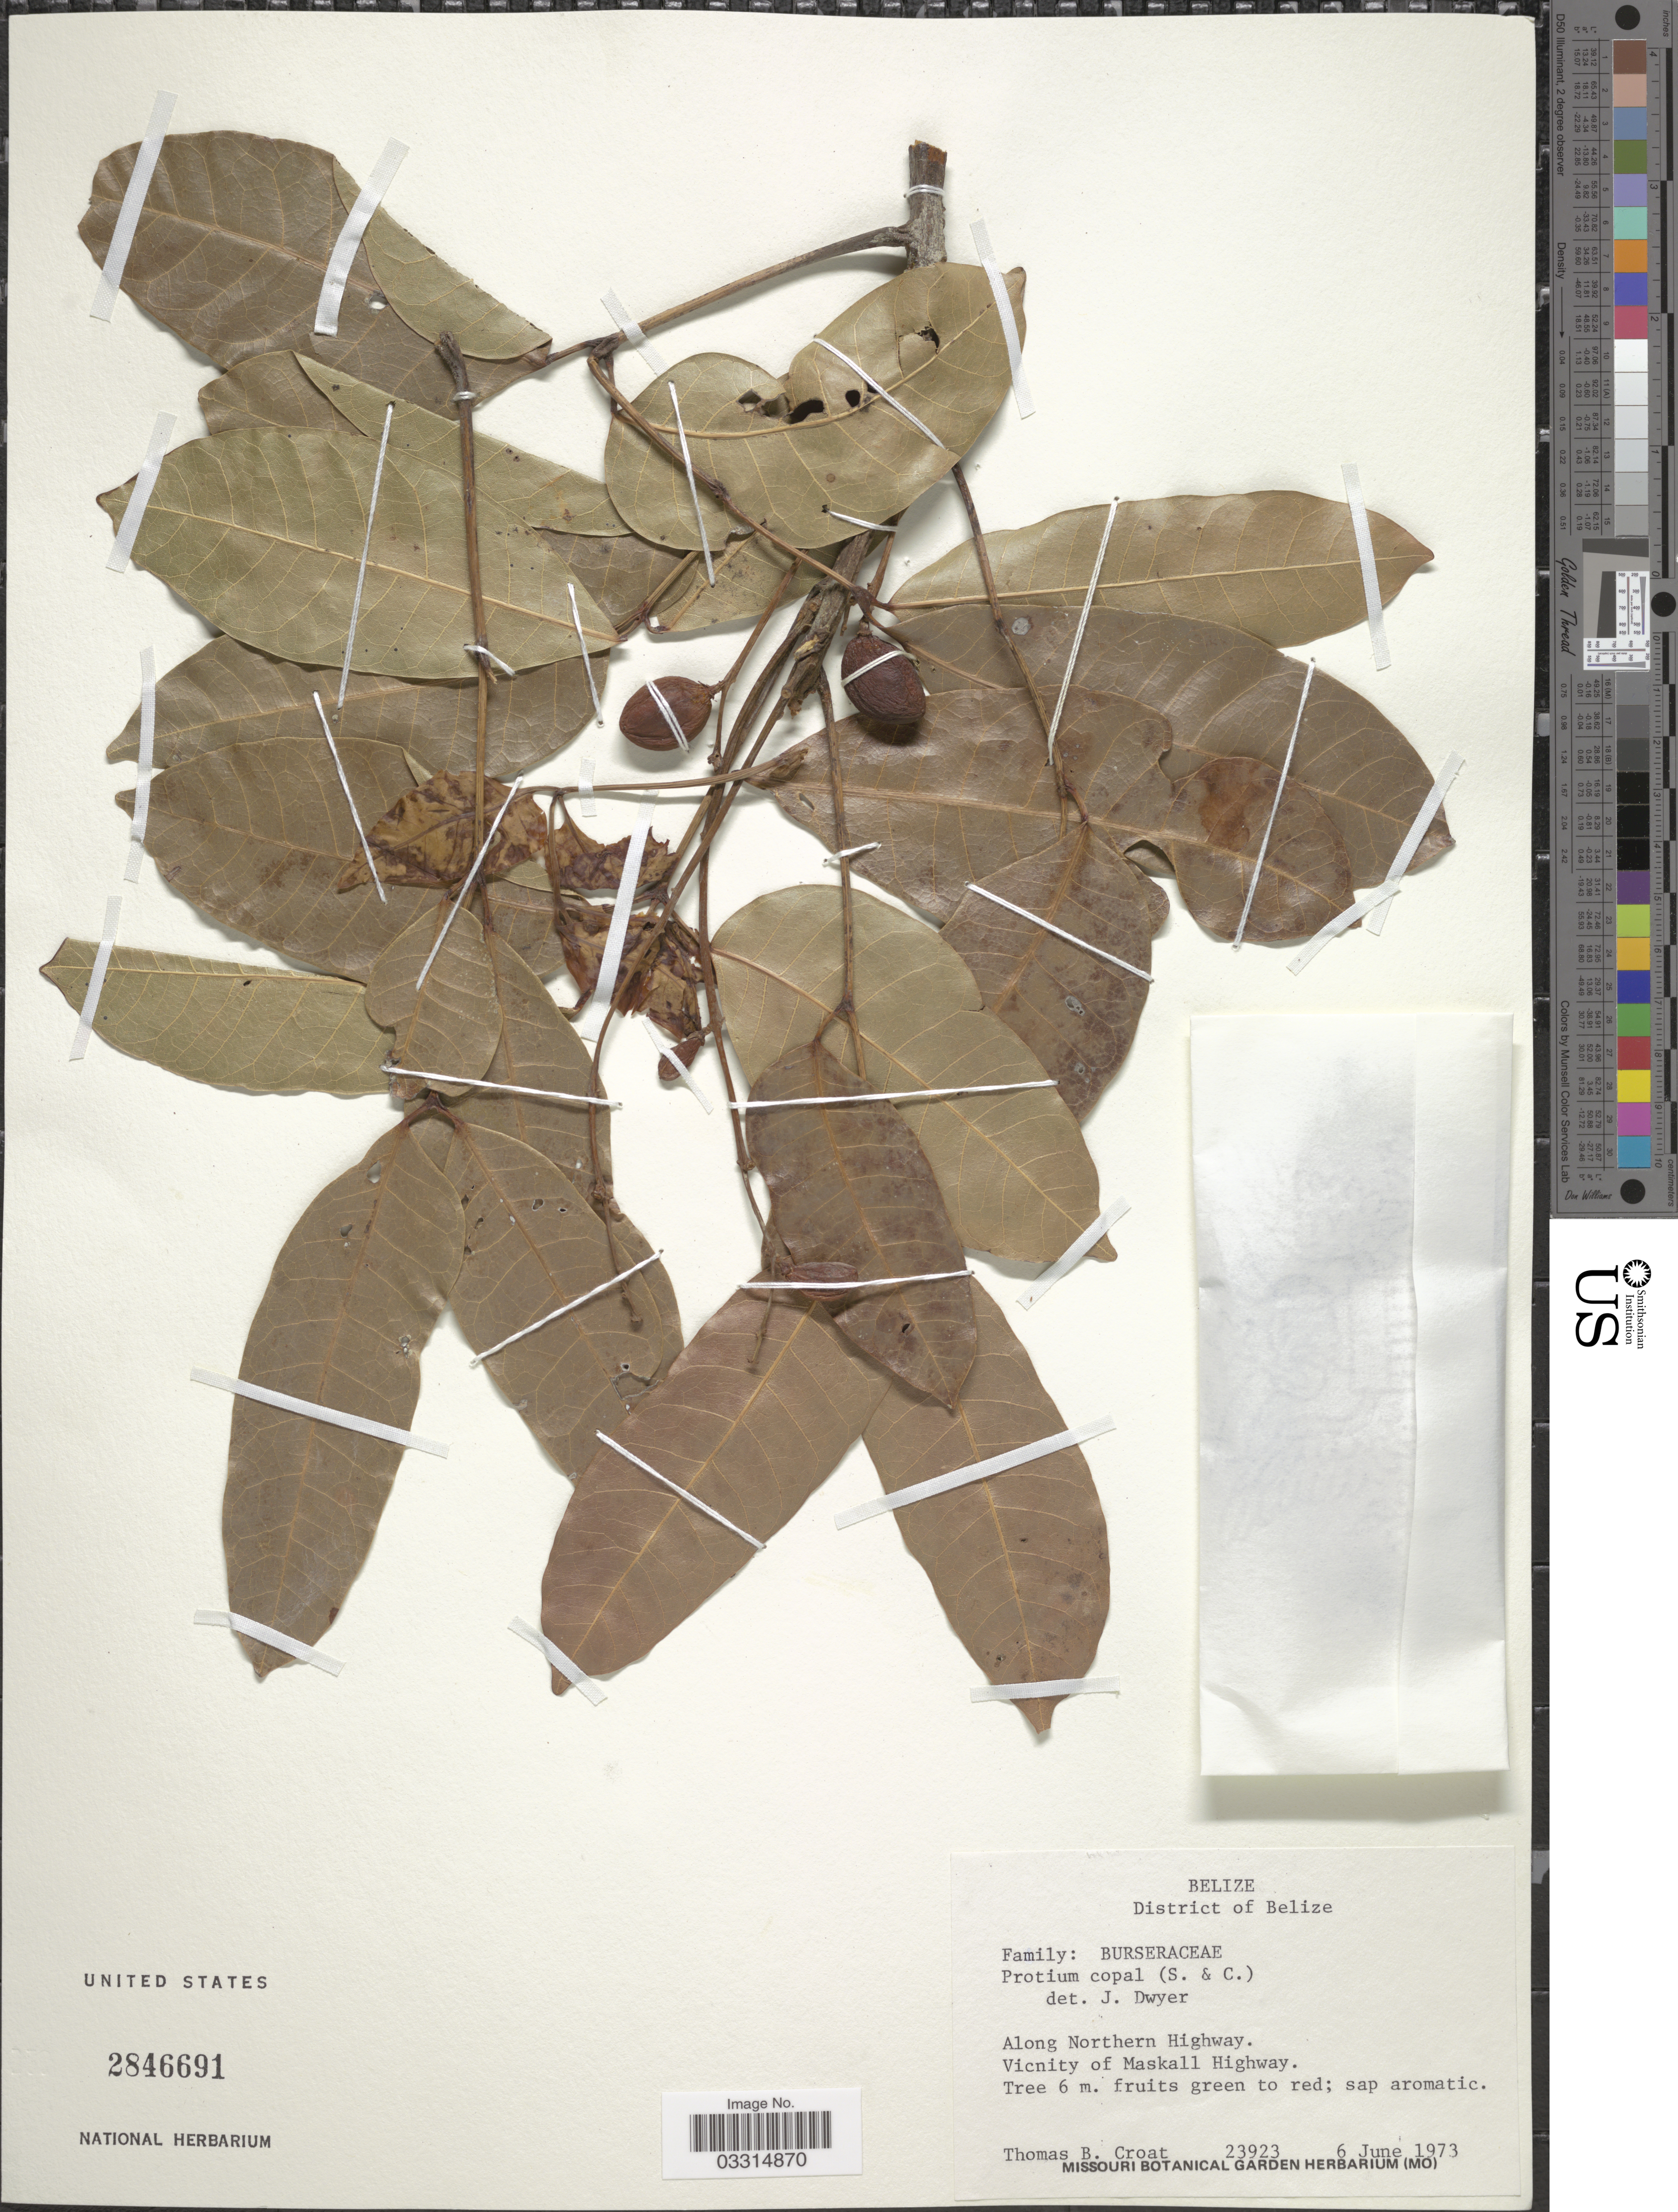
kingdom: Plantae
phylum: Tracheophyta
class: Magnoliopsida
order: Sapindales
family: Burseraceae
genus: Protium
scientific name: Protium copal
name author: (Schltdl. & Cham.) Engl.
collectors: T. B. Croat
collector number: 23923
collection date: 1973-06-06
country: Belize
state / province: Belize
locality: District of Belize. Along Northern Highway. Vicinity of Maskall Highway.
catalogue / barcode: US 2846691